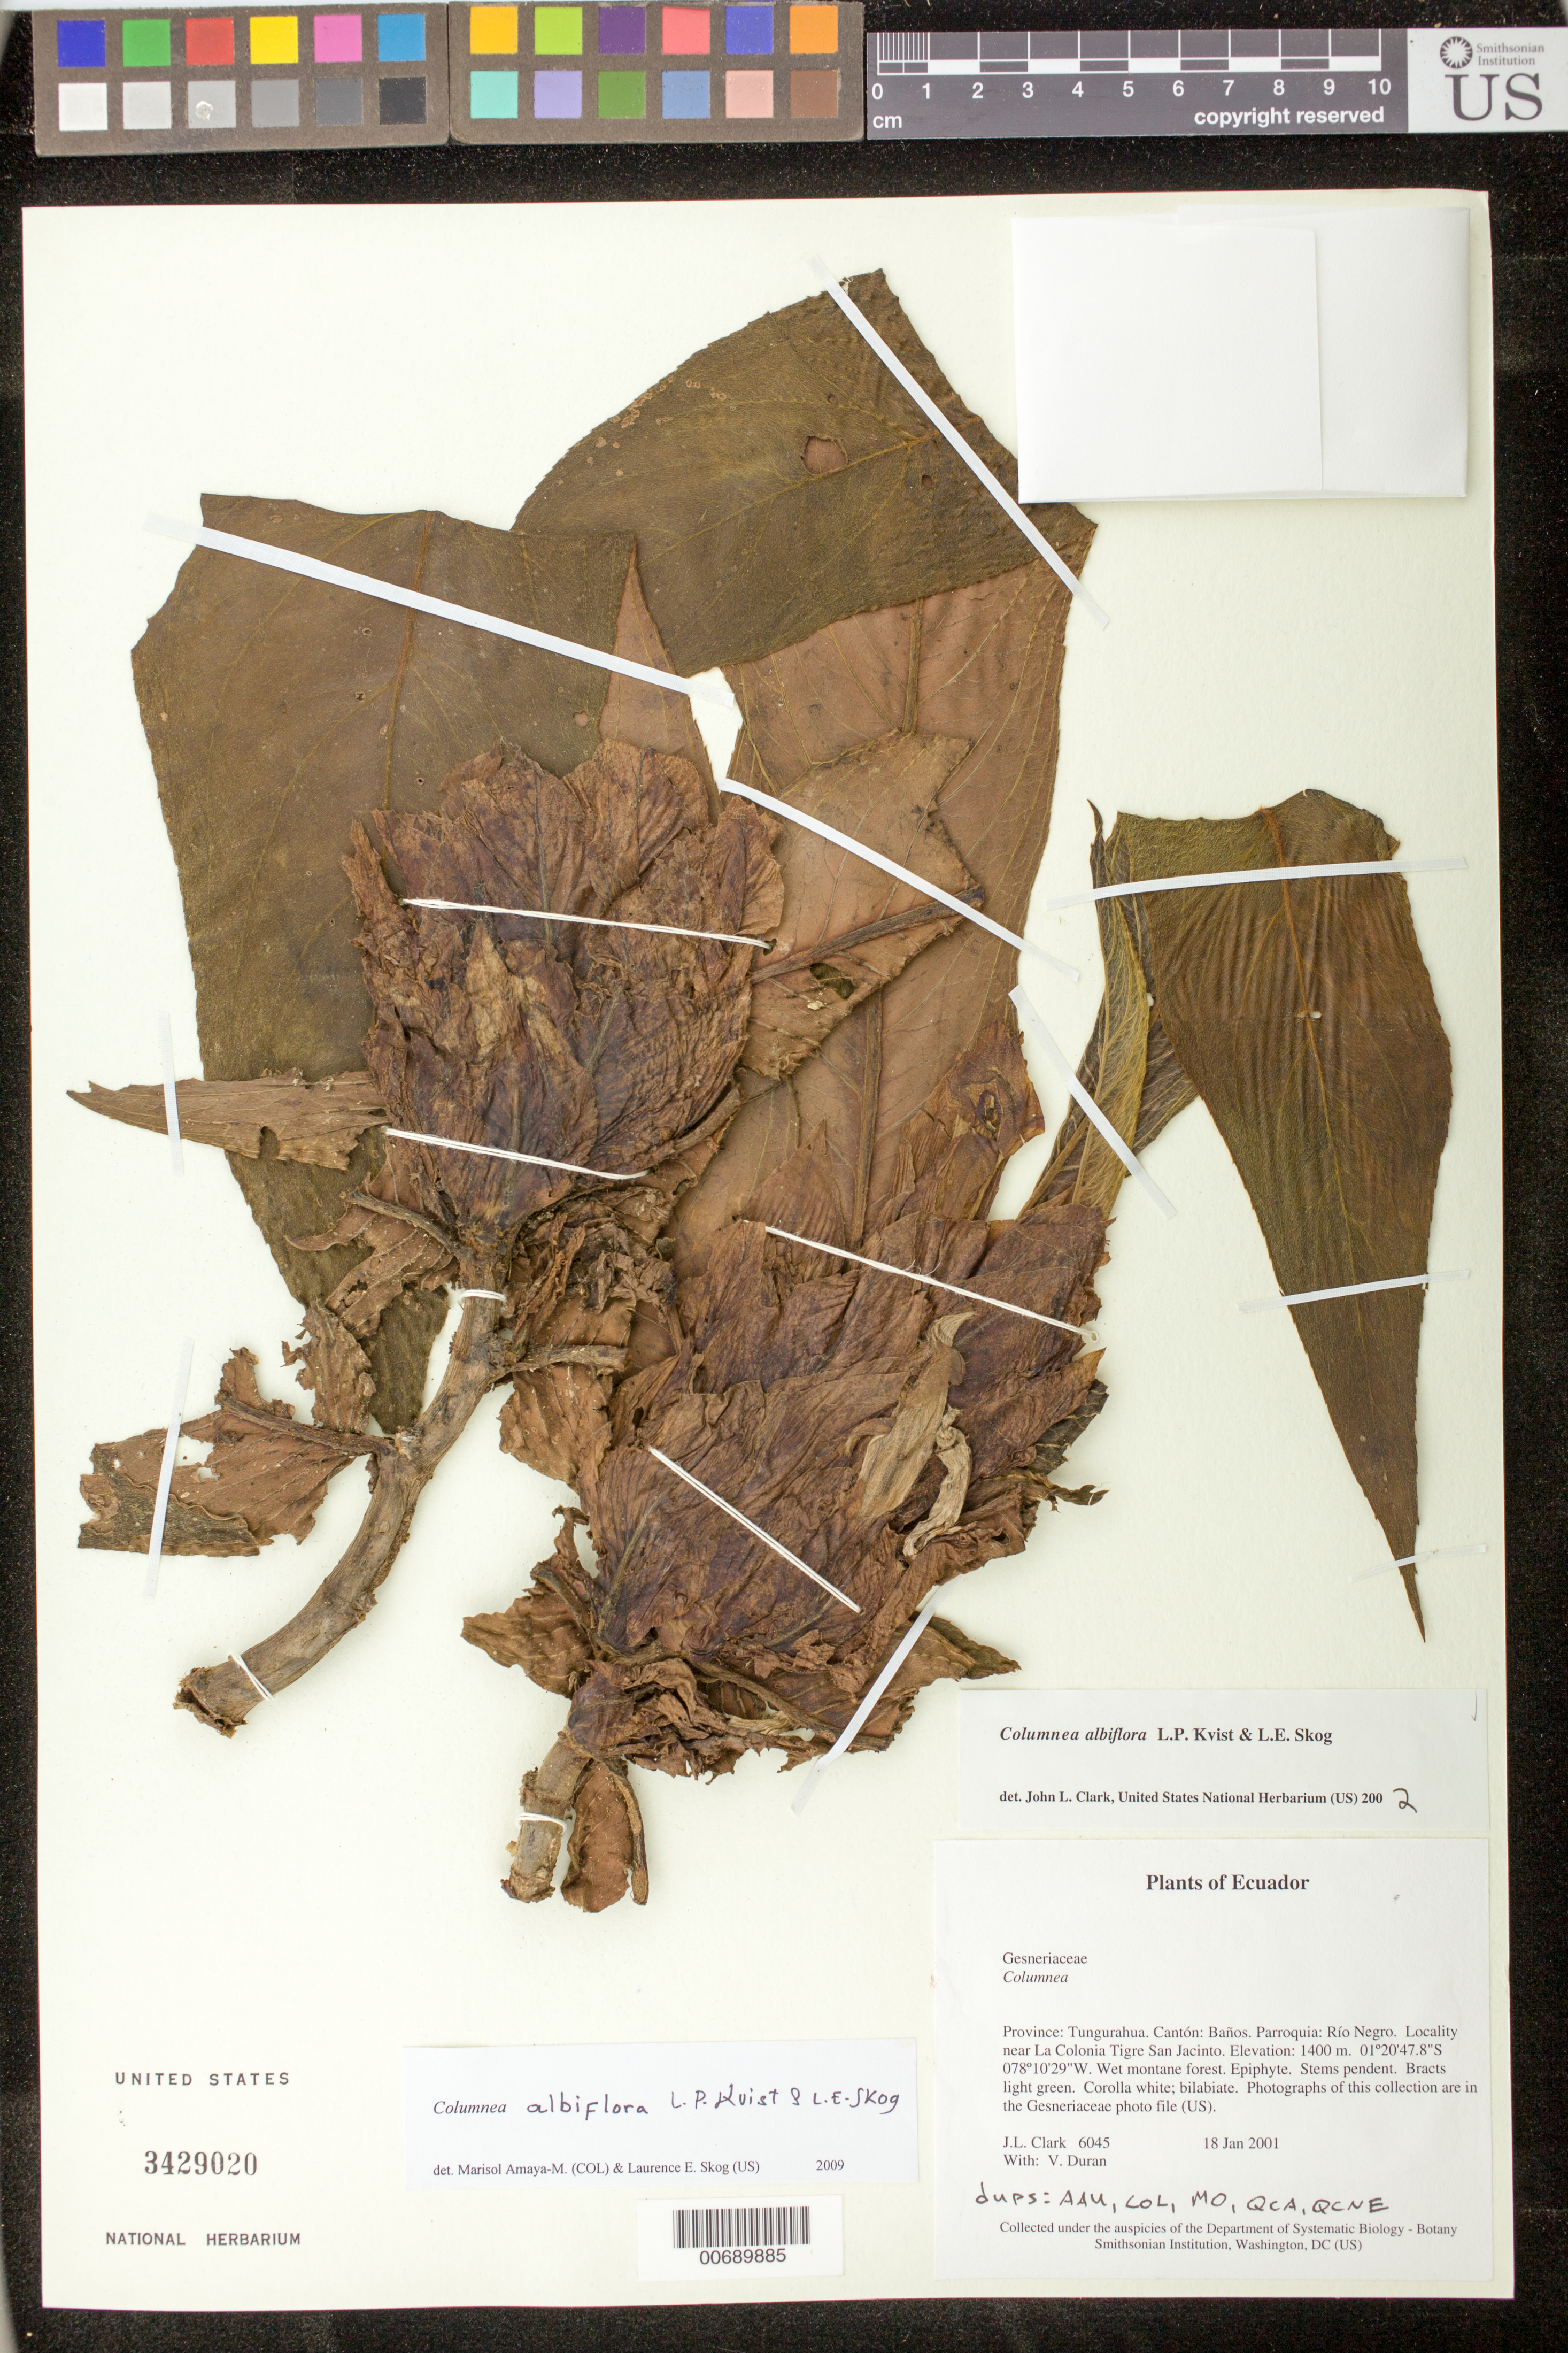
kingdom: Plantae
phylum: Tracheophyta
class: Magnoliopsida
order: Lamiales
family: Gesneriaceae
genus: Columnea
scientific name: Columnea albiflora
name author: L.P. Kvist & L.E. Skog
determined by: Clark, J. L., (SEL), The Marie Selby Botanical Garden (UNITED STATES)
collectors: J. L. Clark & V. Duran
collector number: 06045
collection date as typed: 18 Jan 2001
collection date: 2001-01-18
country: Ecuador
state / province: Tungurahua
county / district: Baños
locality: Parroquia: Río Negro. Locality near La Colonia Tigre San Jacinto.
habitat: Wet montane forest.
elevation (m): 1400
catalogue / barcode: US 3429020